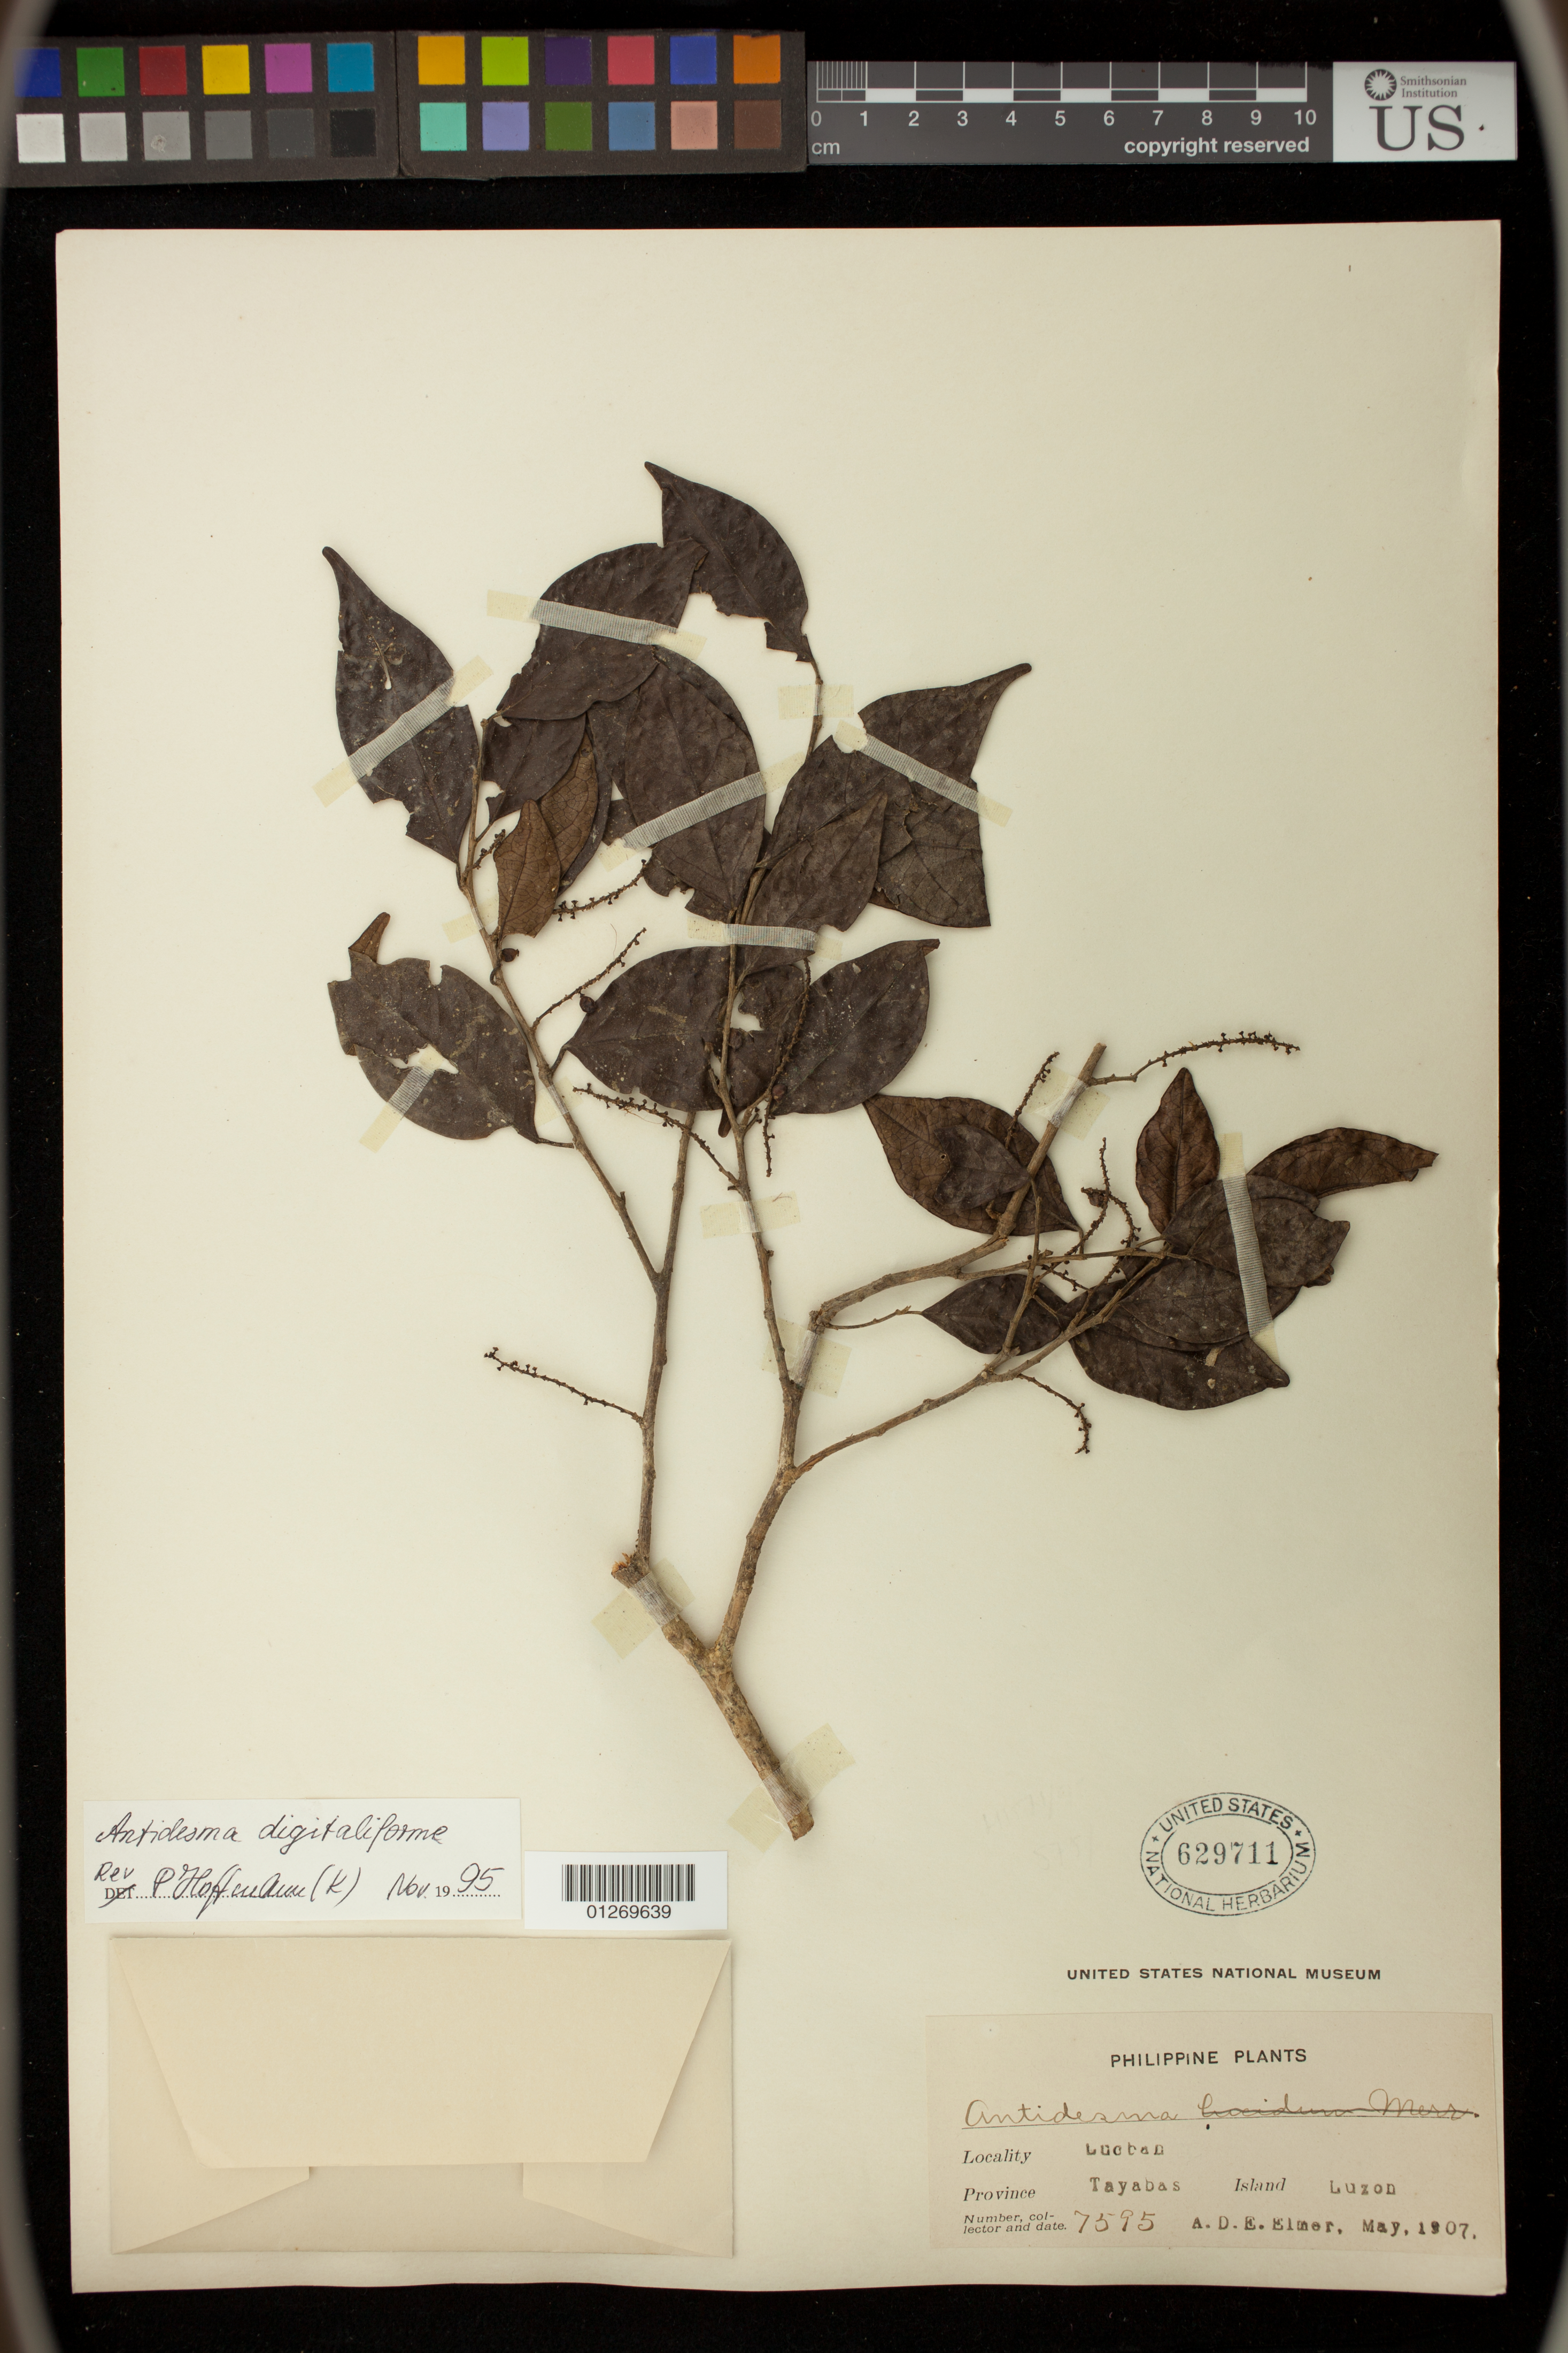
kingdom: Plantae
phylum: Tracheophyta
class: Magnoliopsida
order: Malpighiales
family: Phyllanthaceae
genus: Antidesma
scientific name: Antidesma digitaliforme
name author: Tul.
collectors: A. D. E. Elmer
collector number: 7595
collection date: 1907-05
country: Philippines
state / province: Calabarzon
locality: Lucban on Luzon Island, Tayabas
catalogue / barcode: US 629711